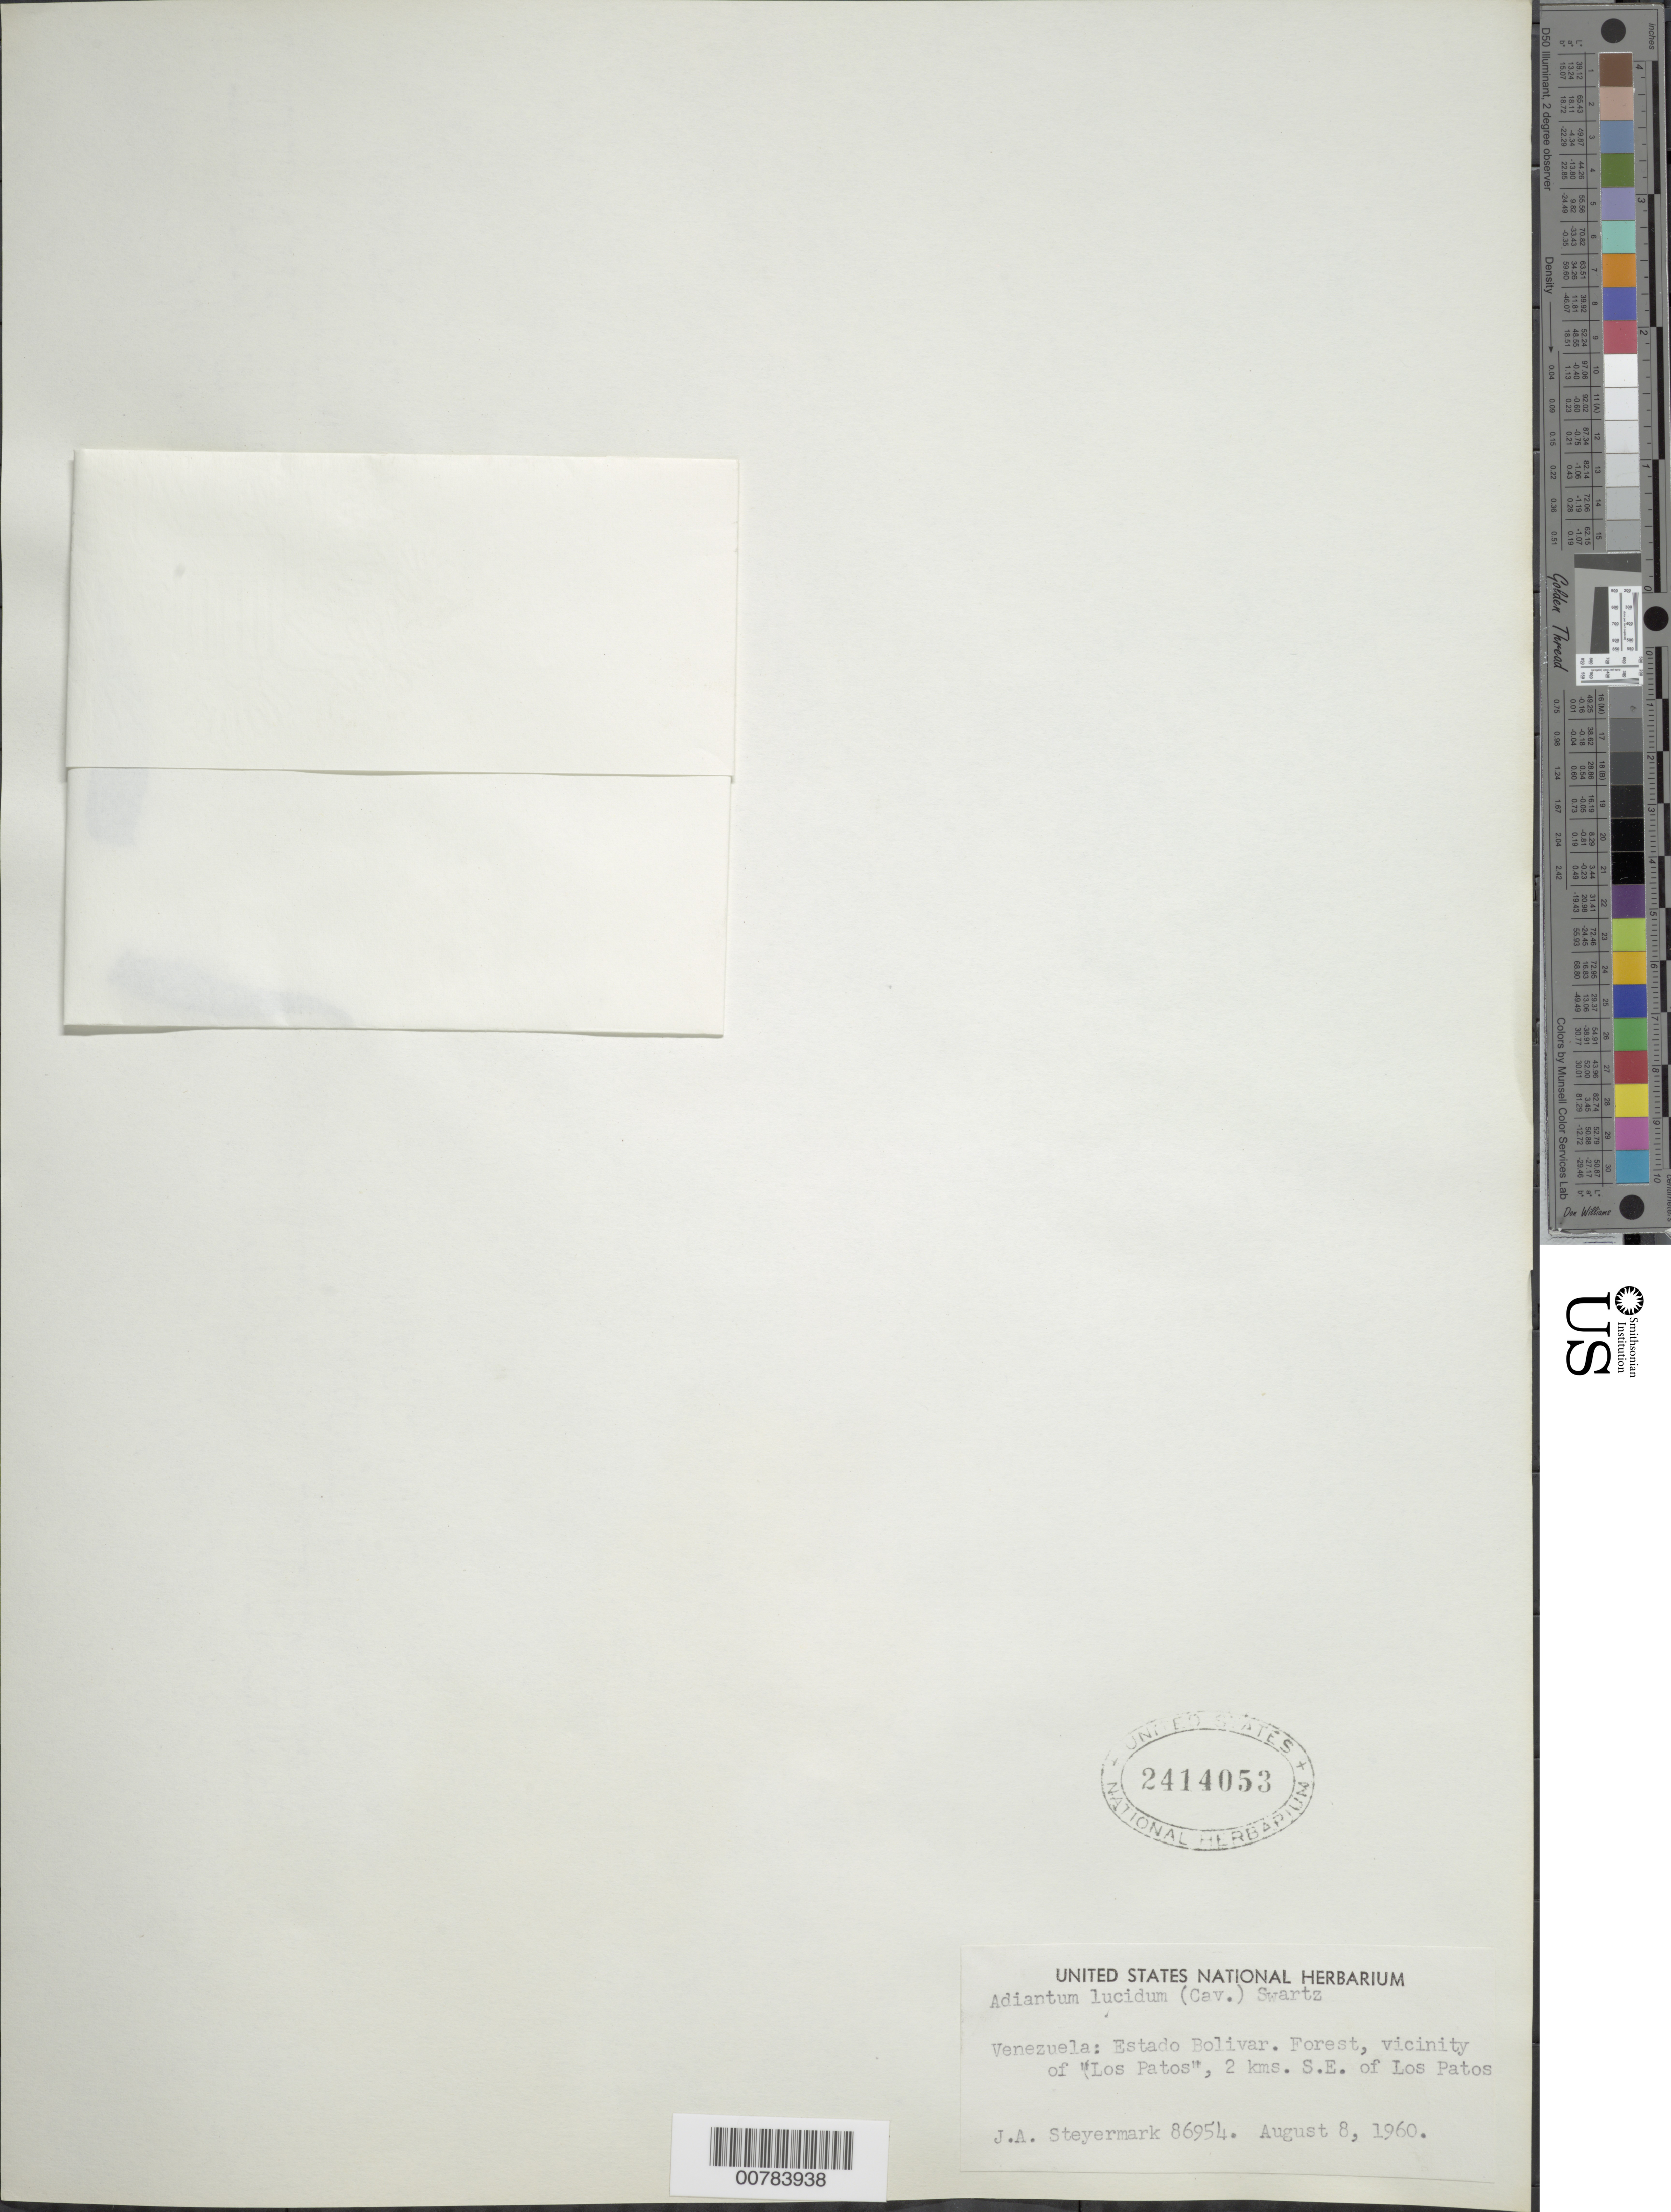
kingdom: Plantae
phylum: Tracheophyta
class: Polypodiopsida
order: Polypodiales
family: Pteridaceae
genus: Adiantum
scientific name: Adiantum lucidum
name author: (Cav.) Sw.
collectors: J. Steyermark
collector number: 86954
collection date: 1960-08-08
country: Venezuela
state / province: Bolivar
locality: Forest, vicinity of "Los Patos", 2 kms. S.E. of Los Patos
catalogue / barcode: US 2414053